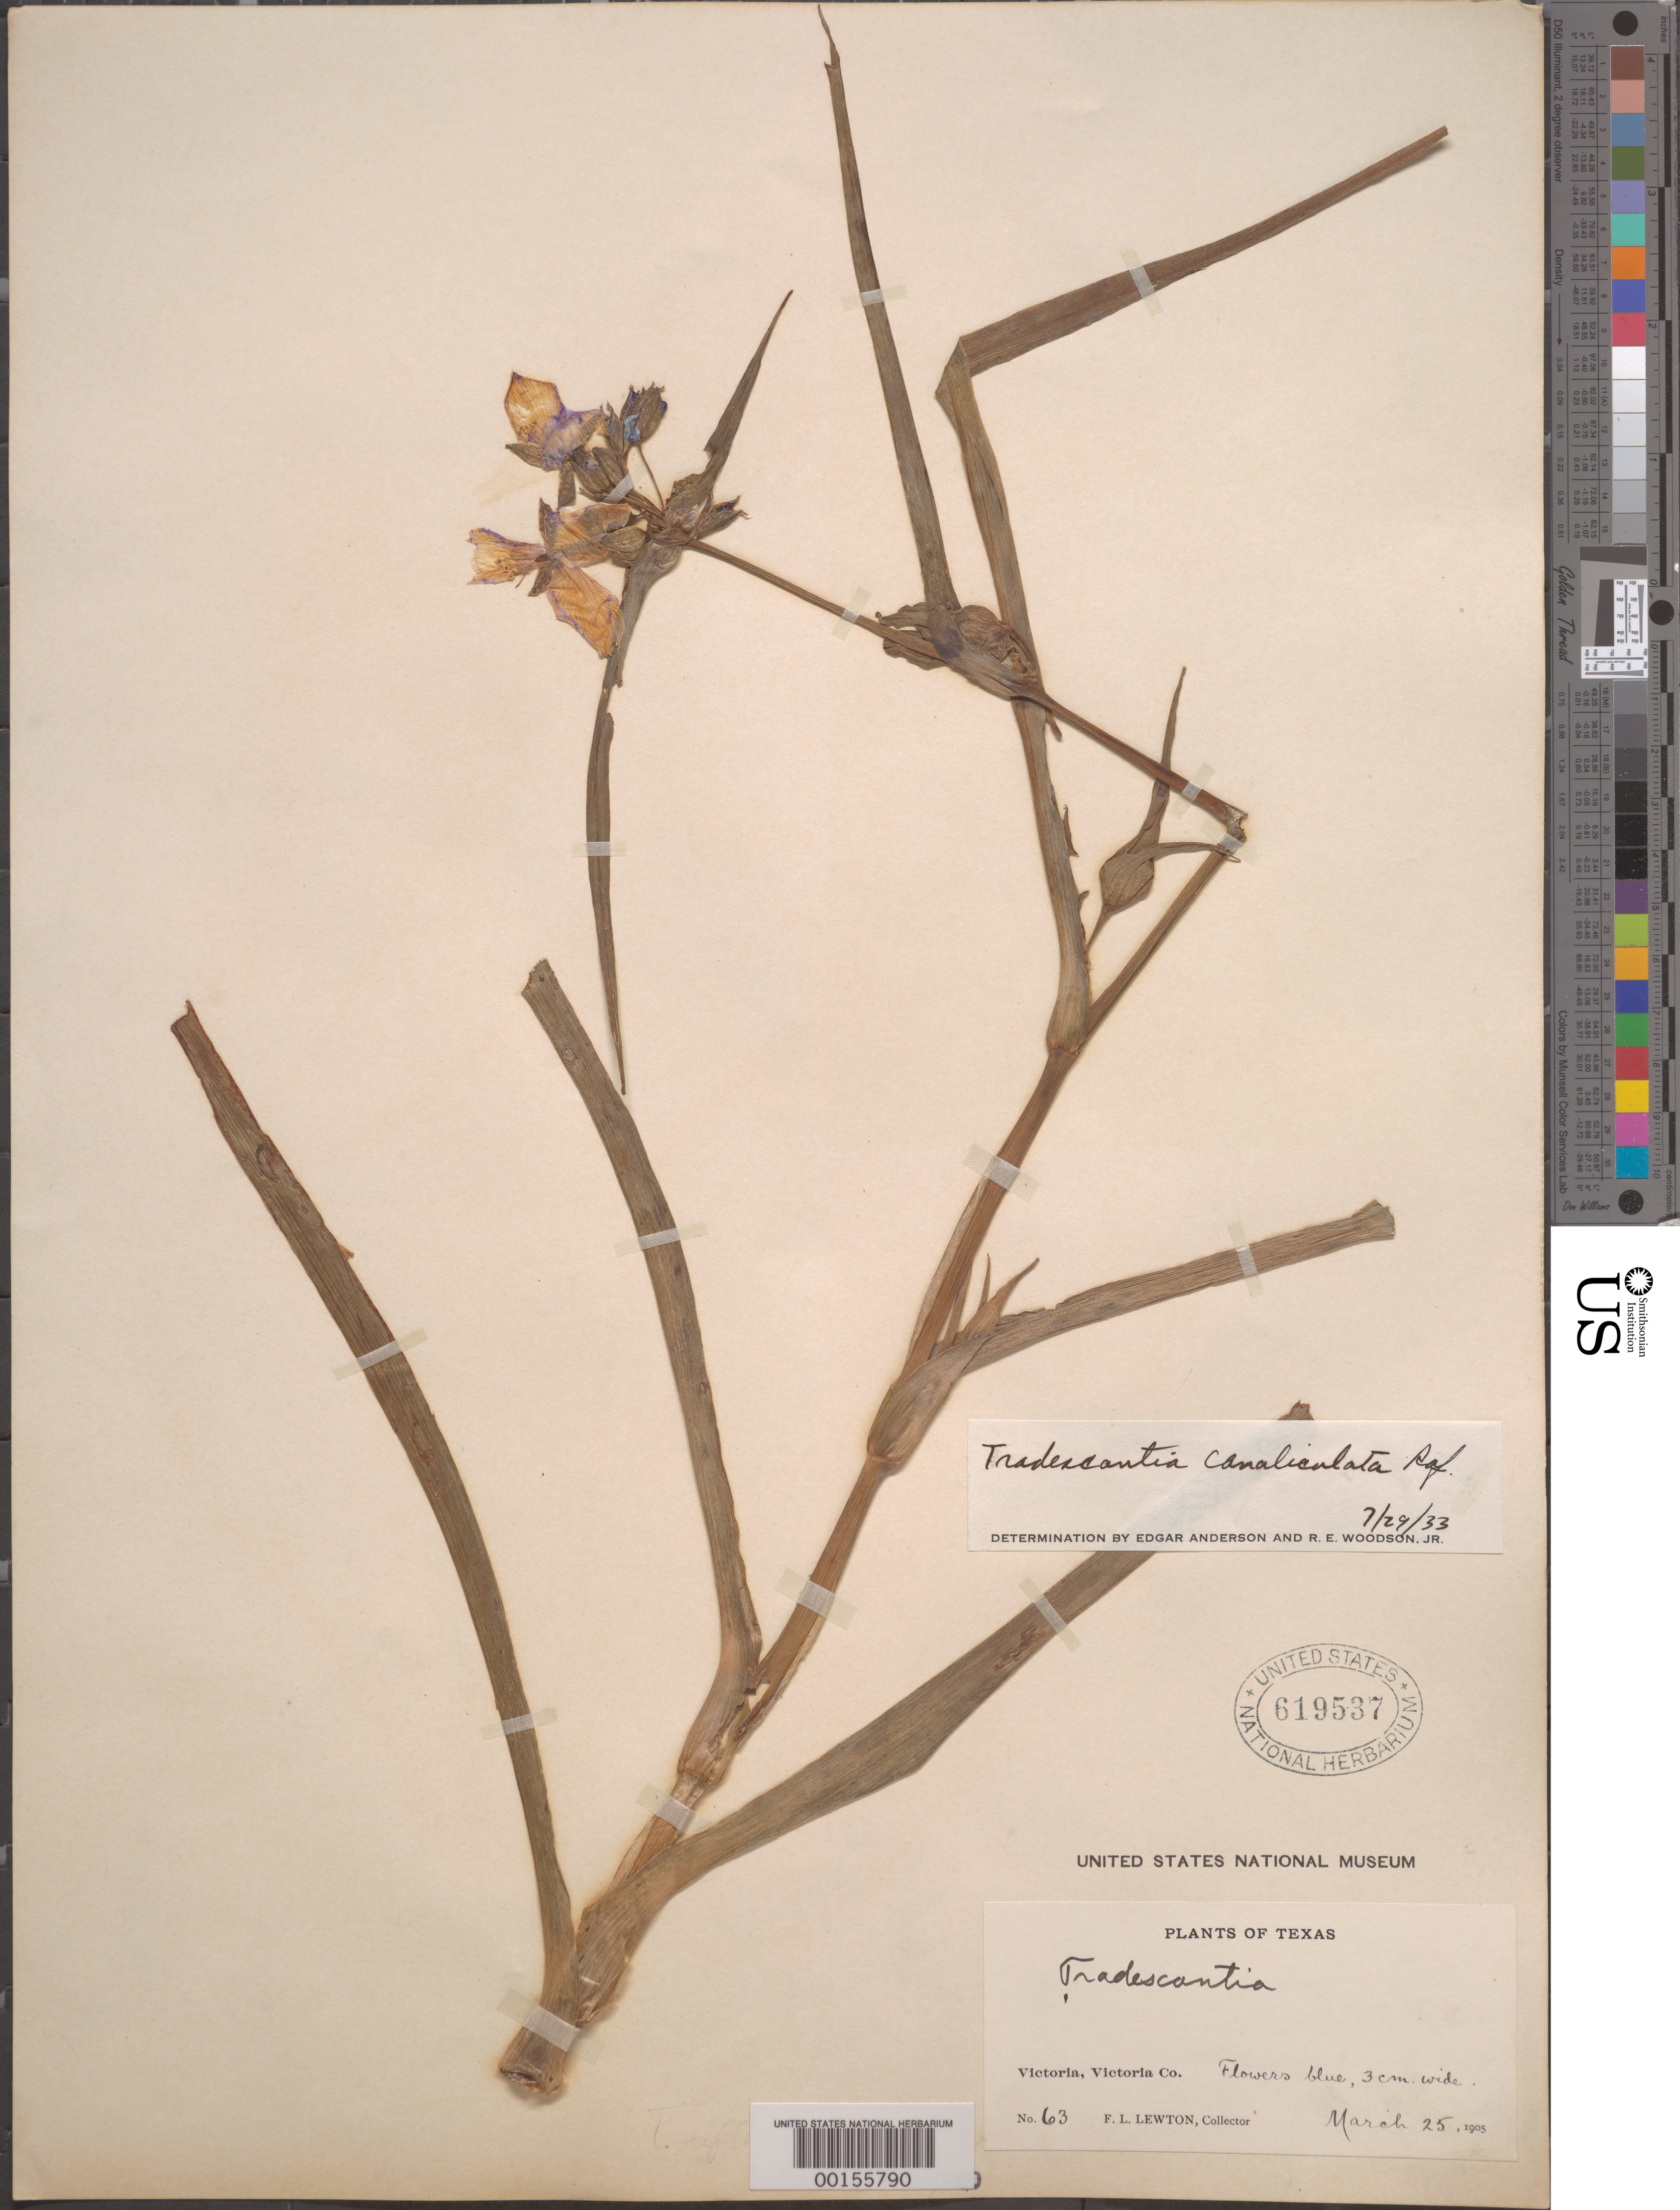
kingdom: Plantae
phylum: Tracheophyta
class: Liliopsida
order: Commelinales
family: Commelinaceae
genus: Tradescantia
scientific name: Tradescantia ohiensis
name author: Raf.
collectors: F. L. Lewton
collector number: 63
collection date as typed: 25 Mar 1905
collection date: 1905-03-25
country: United States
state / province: Texas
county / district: Victoria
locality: Victoria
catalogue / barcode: US 619537